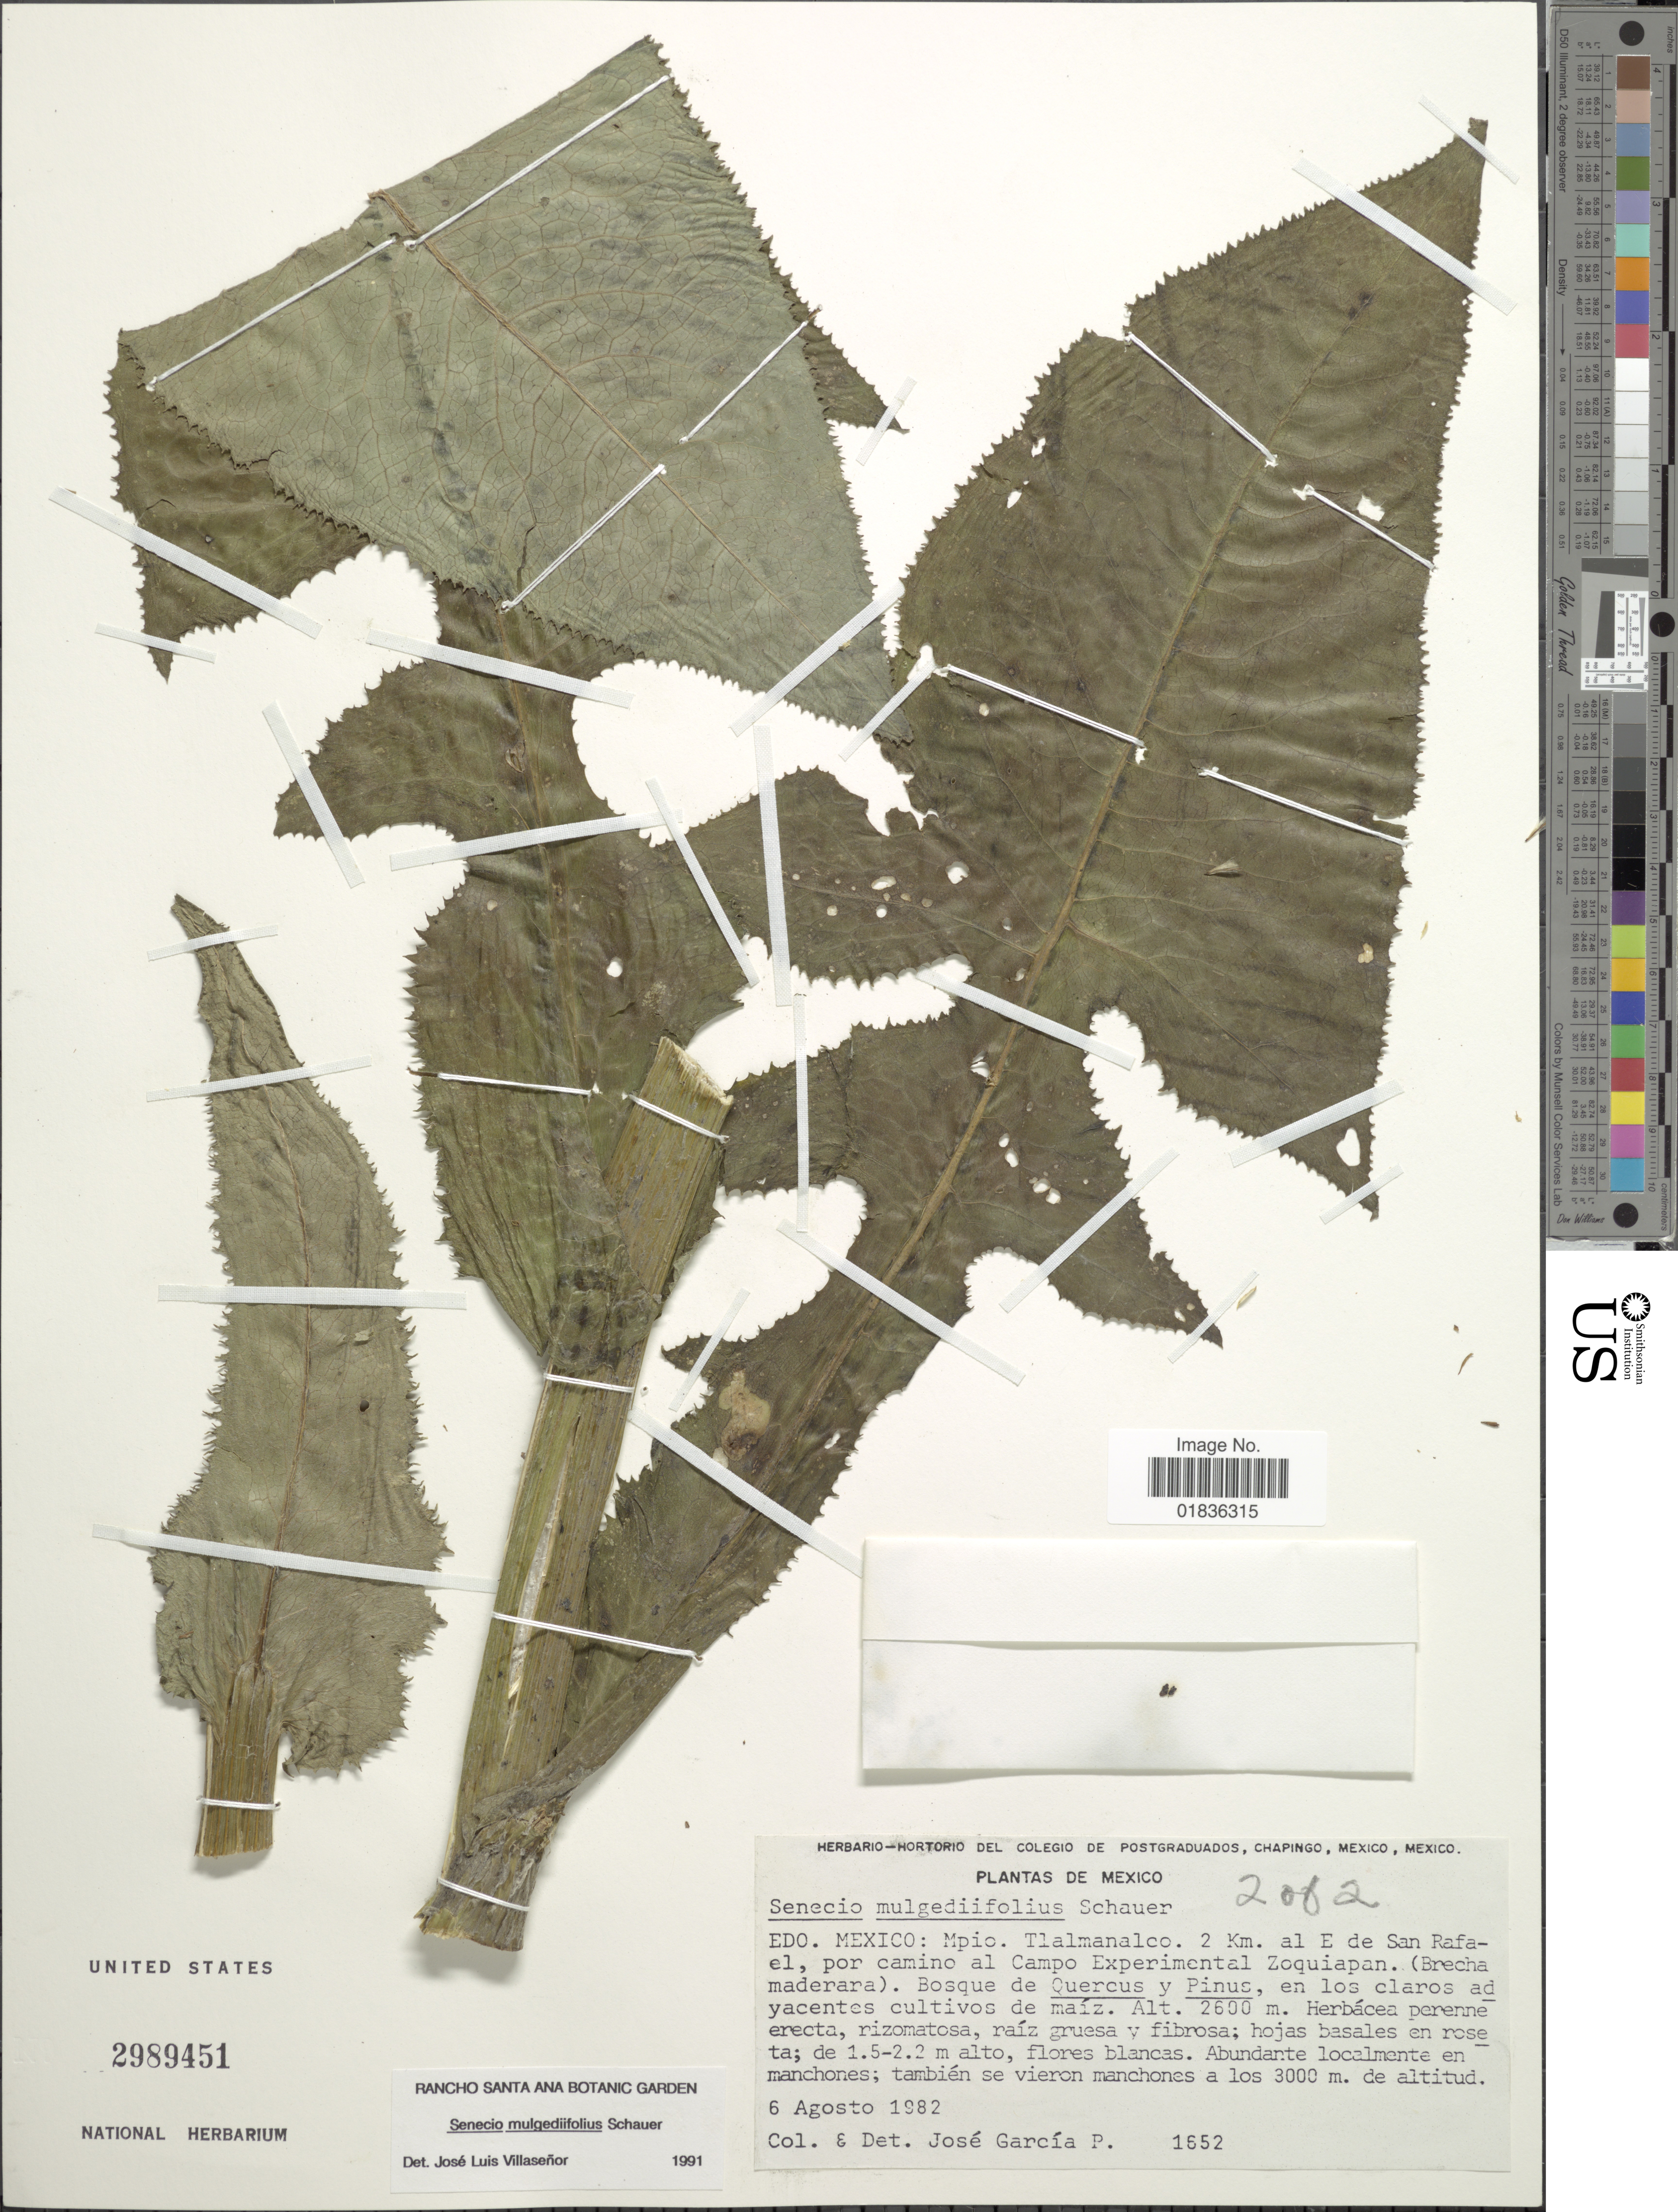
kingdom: Plantae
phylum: Tracheophyta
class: Magnoliopsida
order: Asterales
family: Asteraceae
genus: Senecio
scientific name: Senecio mulgediifolius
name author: Schauer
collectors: J. García-P.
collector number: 1552*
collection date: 1982-08-06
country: Mexico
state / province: México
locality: Mpio. Tlalmanalco, 2 Km. al E de San Rafael, por camino al Campo Experimental Zoquiapan (brecha maderara).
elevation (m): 3000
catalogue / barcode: US 2989451